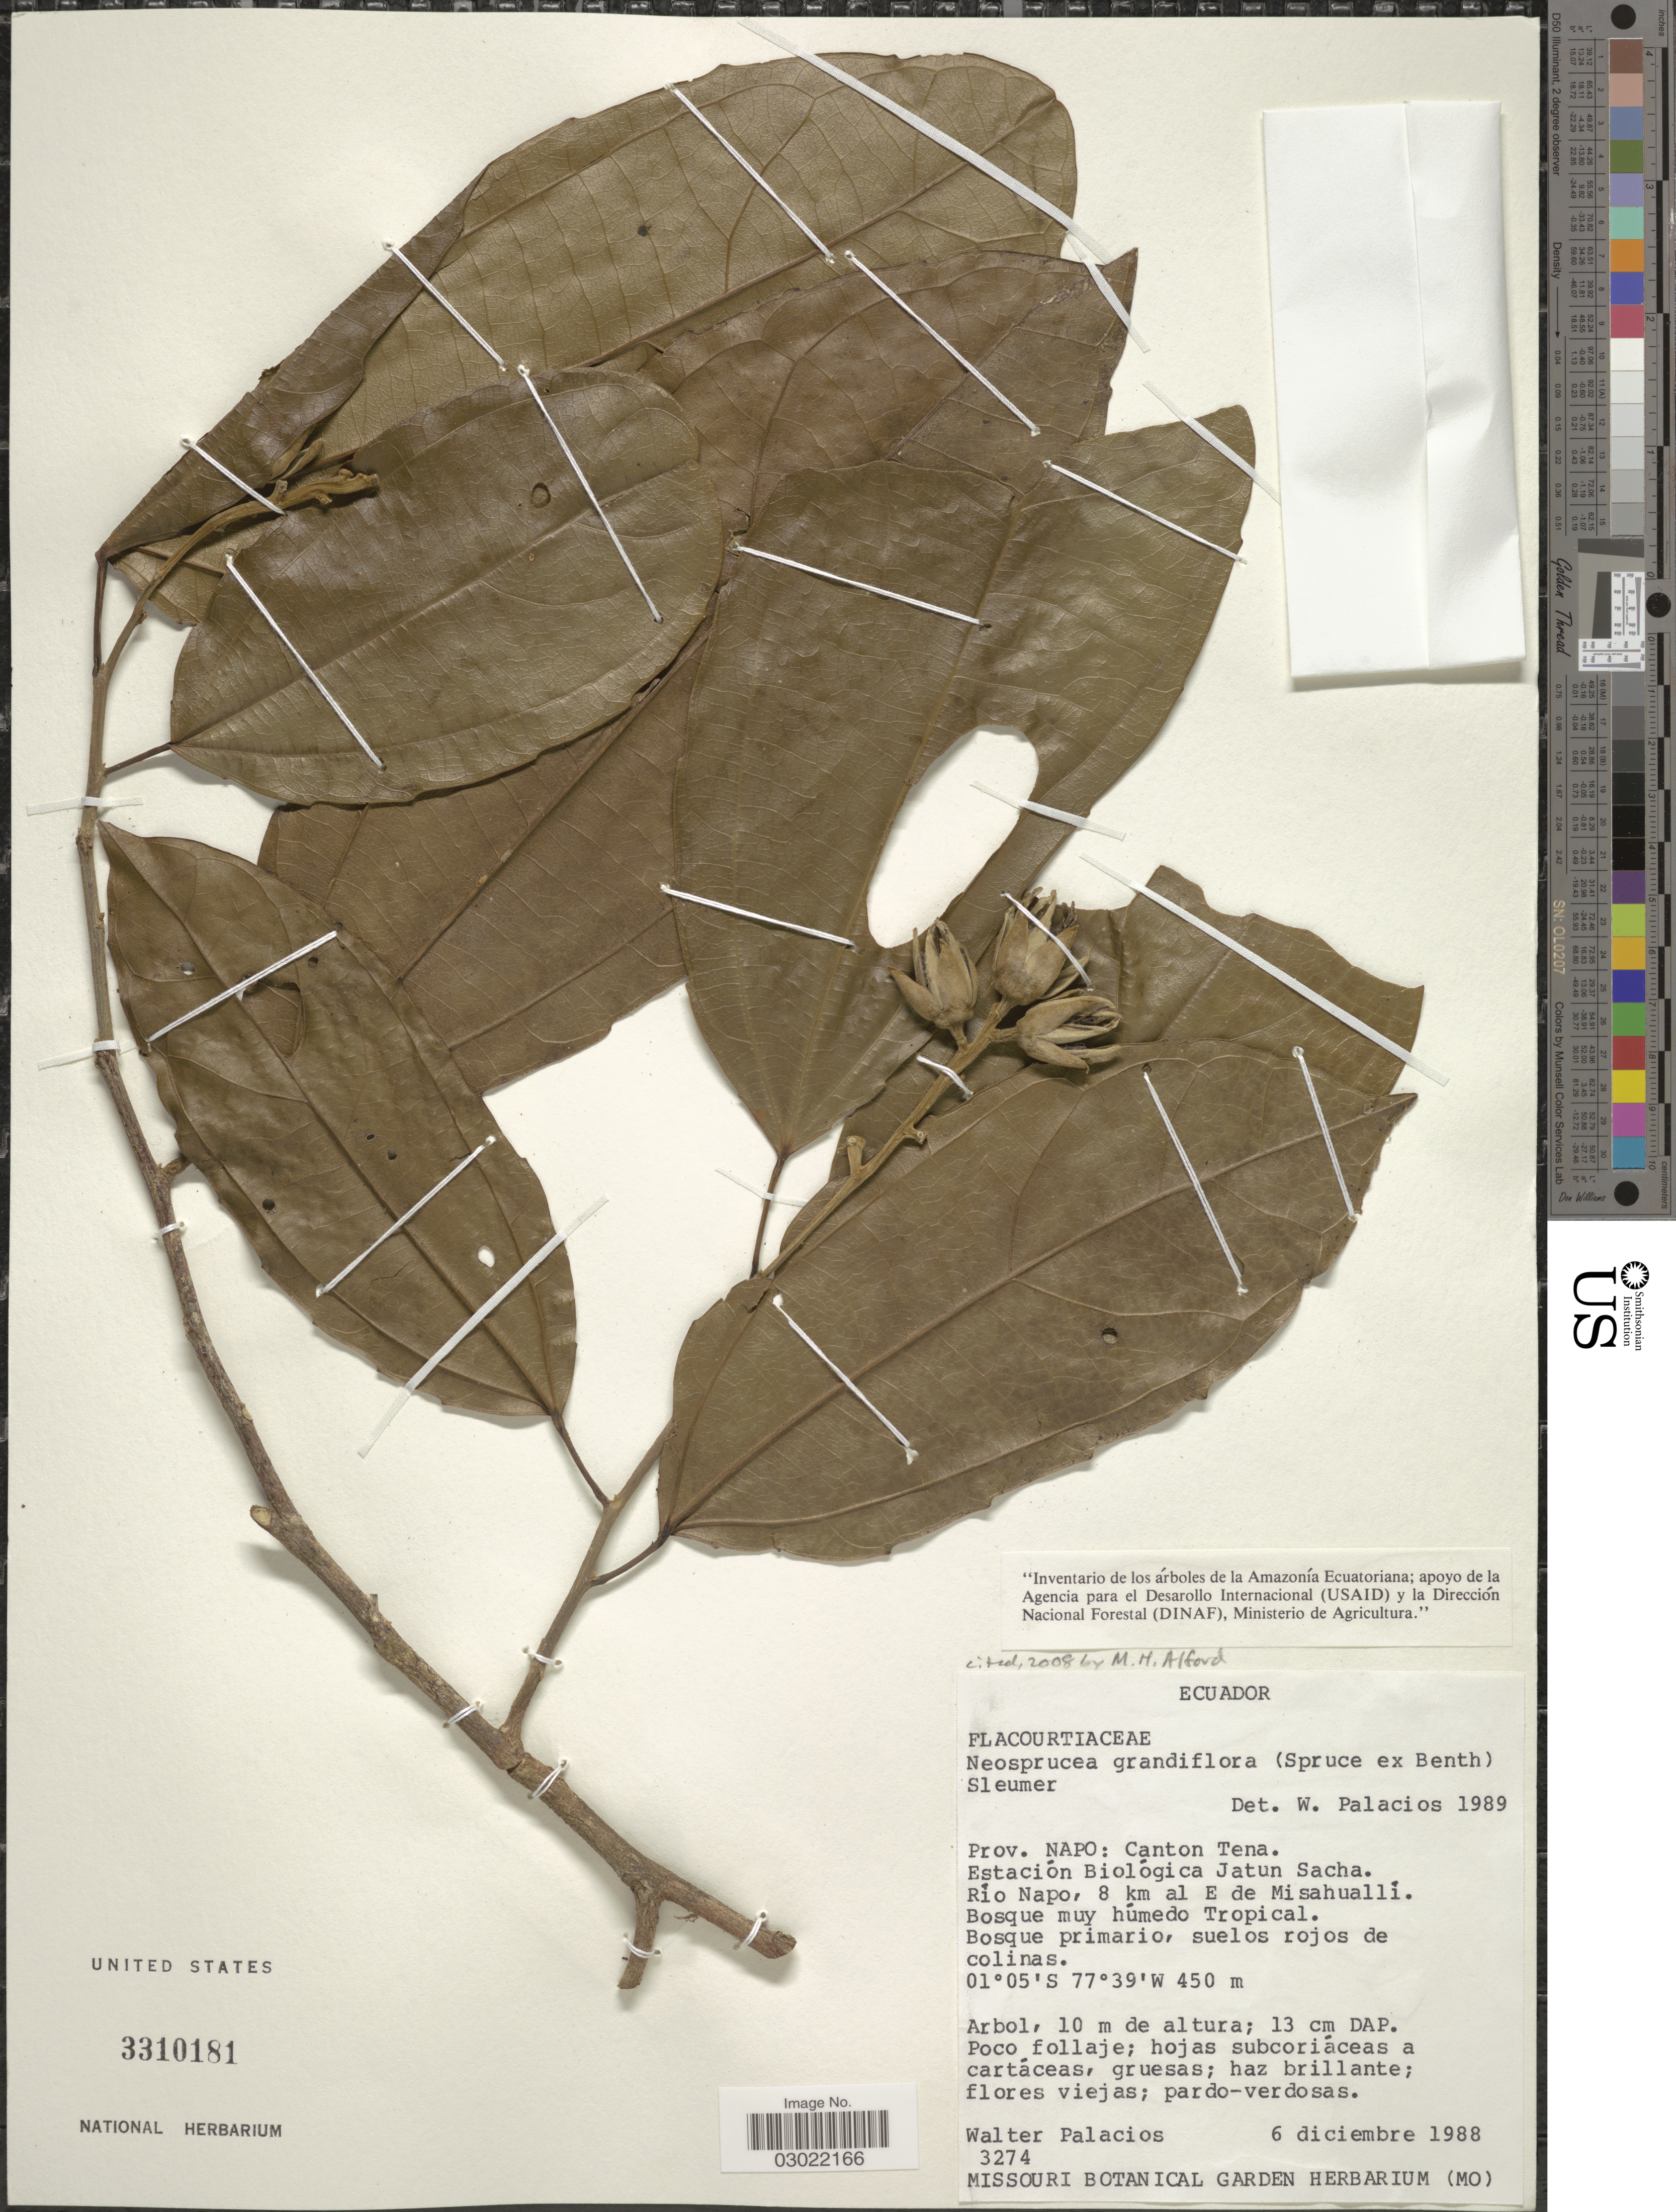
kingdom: Plantae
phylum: Tracheophyta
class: Magnoliopsida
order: Malpighiales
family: Salicaceae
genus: Neosprucea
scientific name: Neosprucea grandiflora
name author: (Spruce ex Benth.) Sleumer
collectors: W. Palacios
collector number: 3274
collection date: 1988-12-06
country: Ecuador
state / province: Napo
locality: Canton Tena. Estación Biológica Jatun Sacha. Río Napo, 8 km al E de Misahuallí.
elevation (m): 450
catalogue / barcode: US 3310181